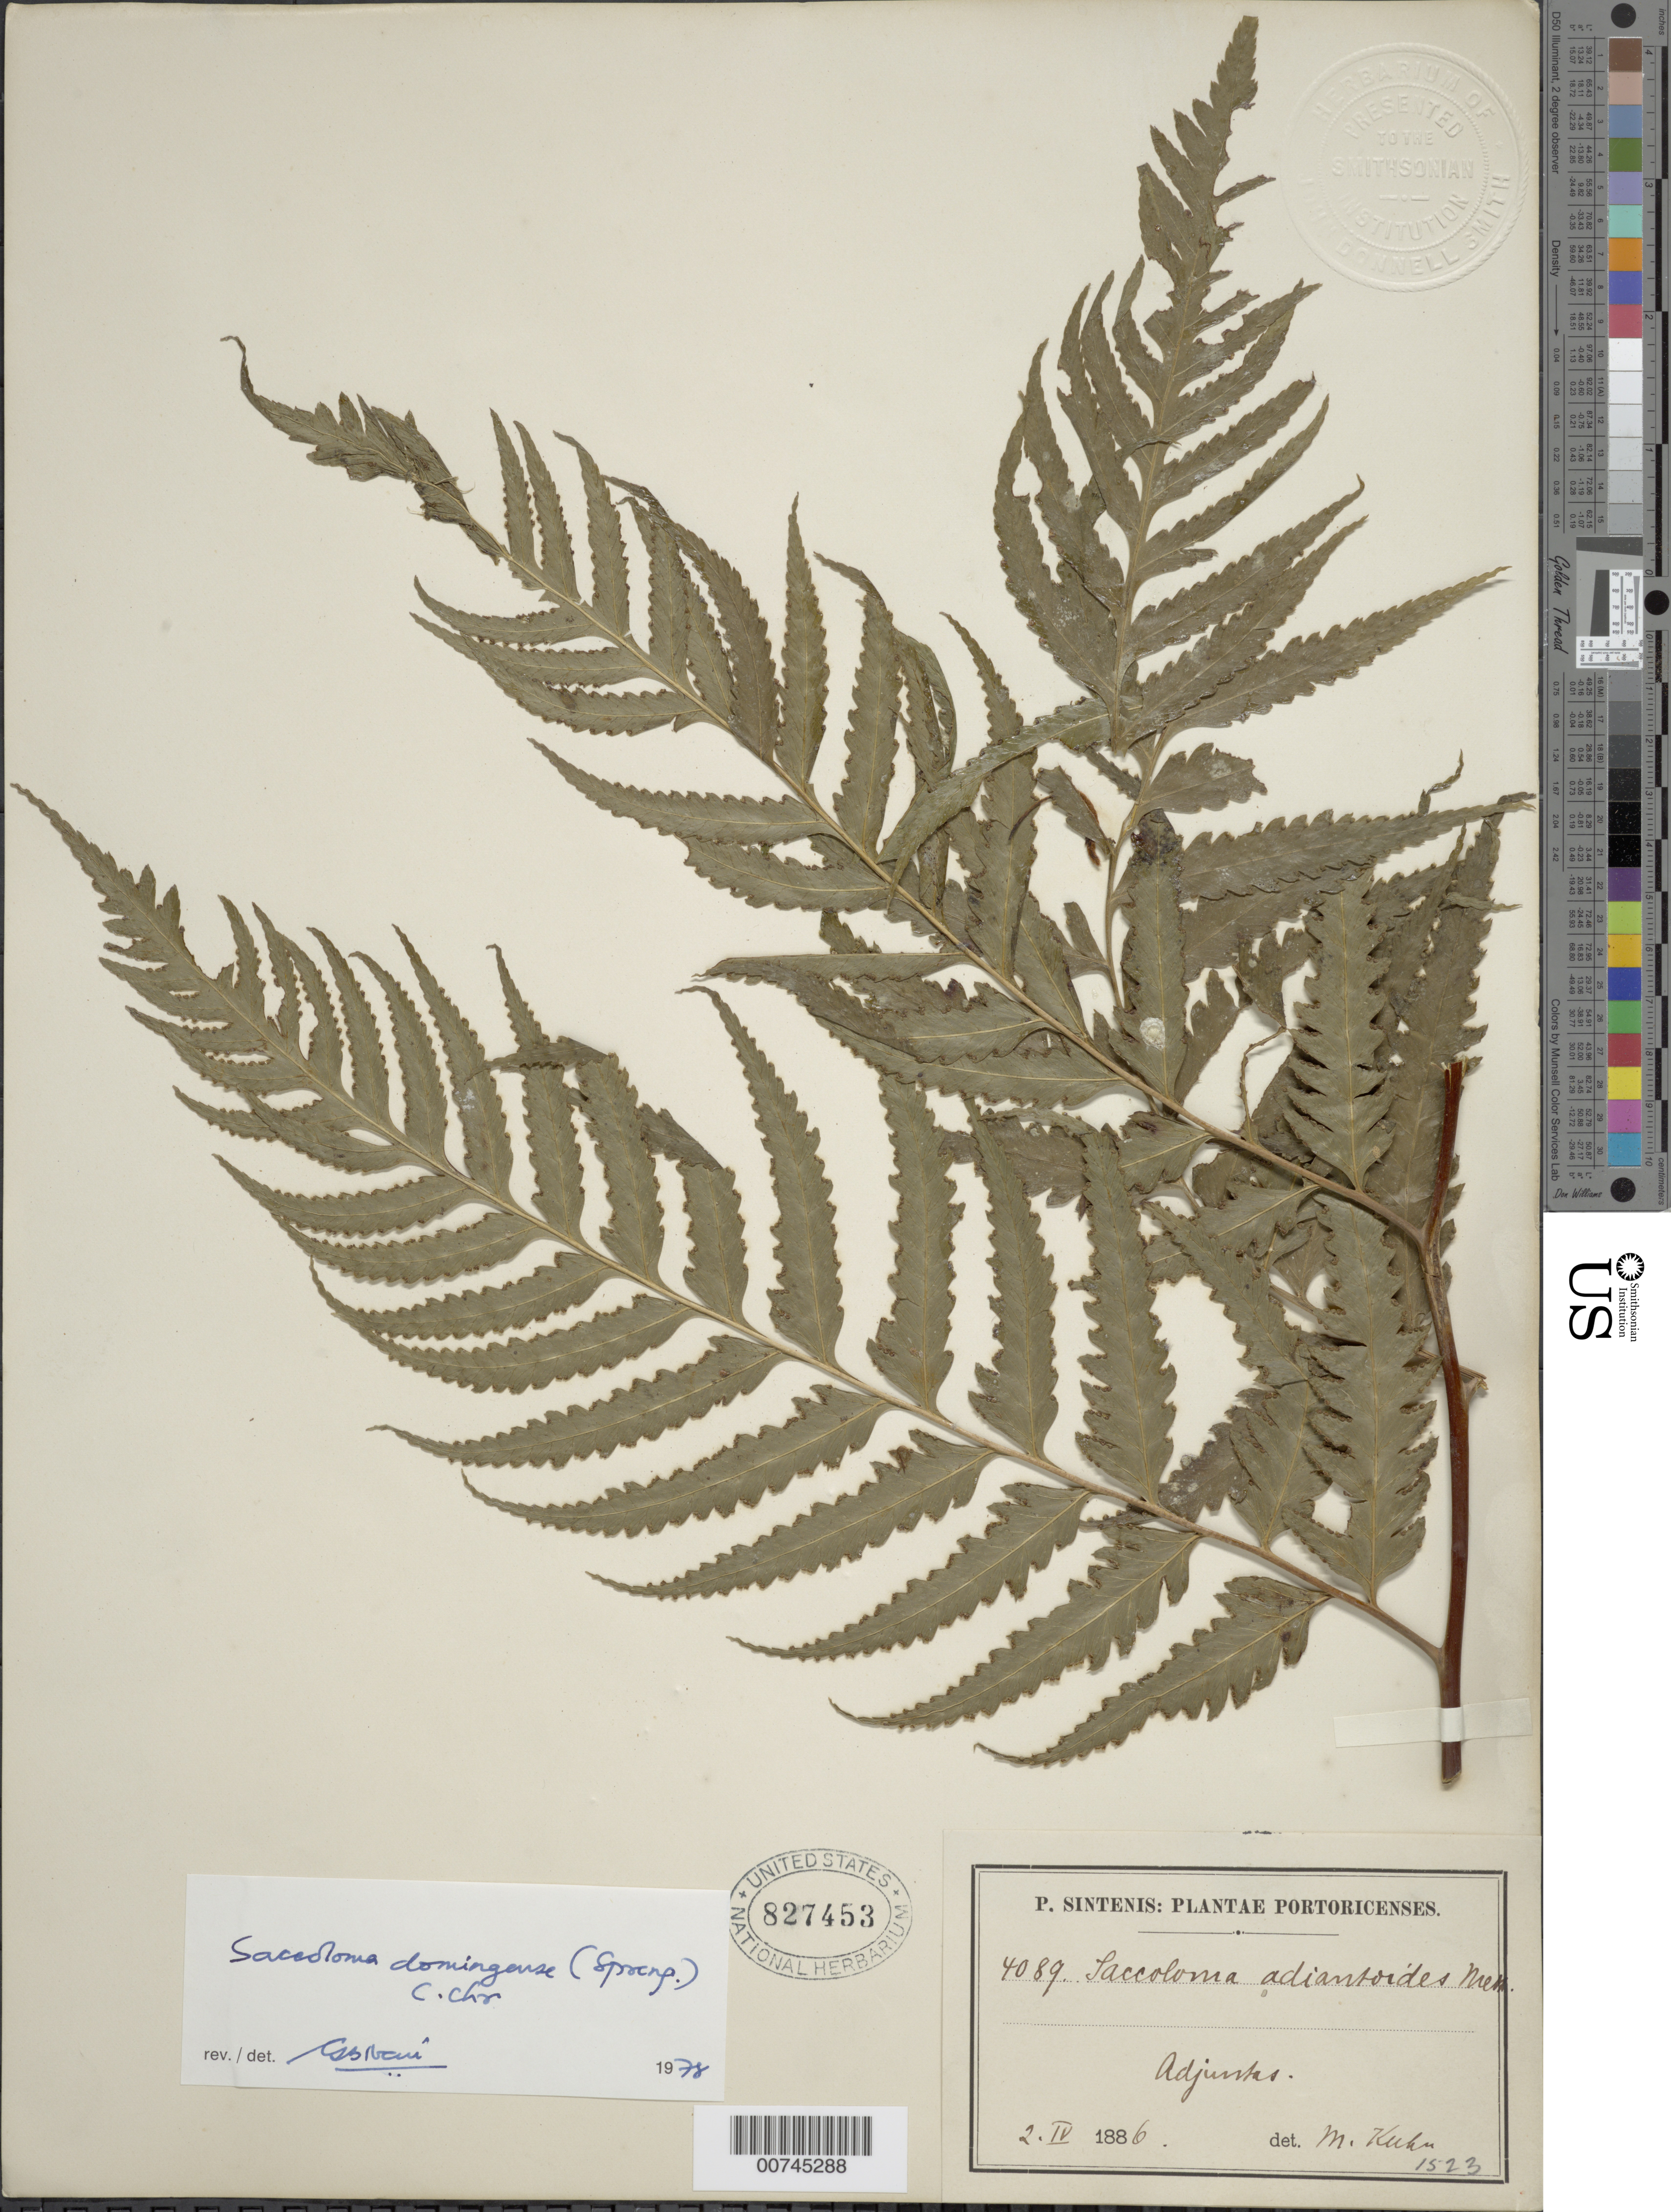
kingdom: Plantae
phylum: Tracheophyta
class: Polypodiopsida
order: Polypodiales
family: Saccolomataceae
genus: Saccoloma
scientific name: Saccoloma domingense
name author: (Spreng.) C. Chr.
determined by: Nair, G. B.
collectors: P. Sintenis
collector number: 4089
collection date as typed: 02 Apr 1886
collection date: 1886-04-02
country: Puerto Rico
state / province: Adjuntas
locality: Adjuntas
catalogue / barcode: US 827453